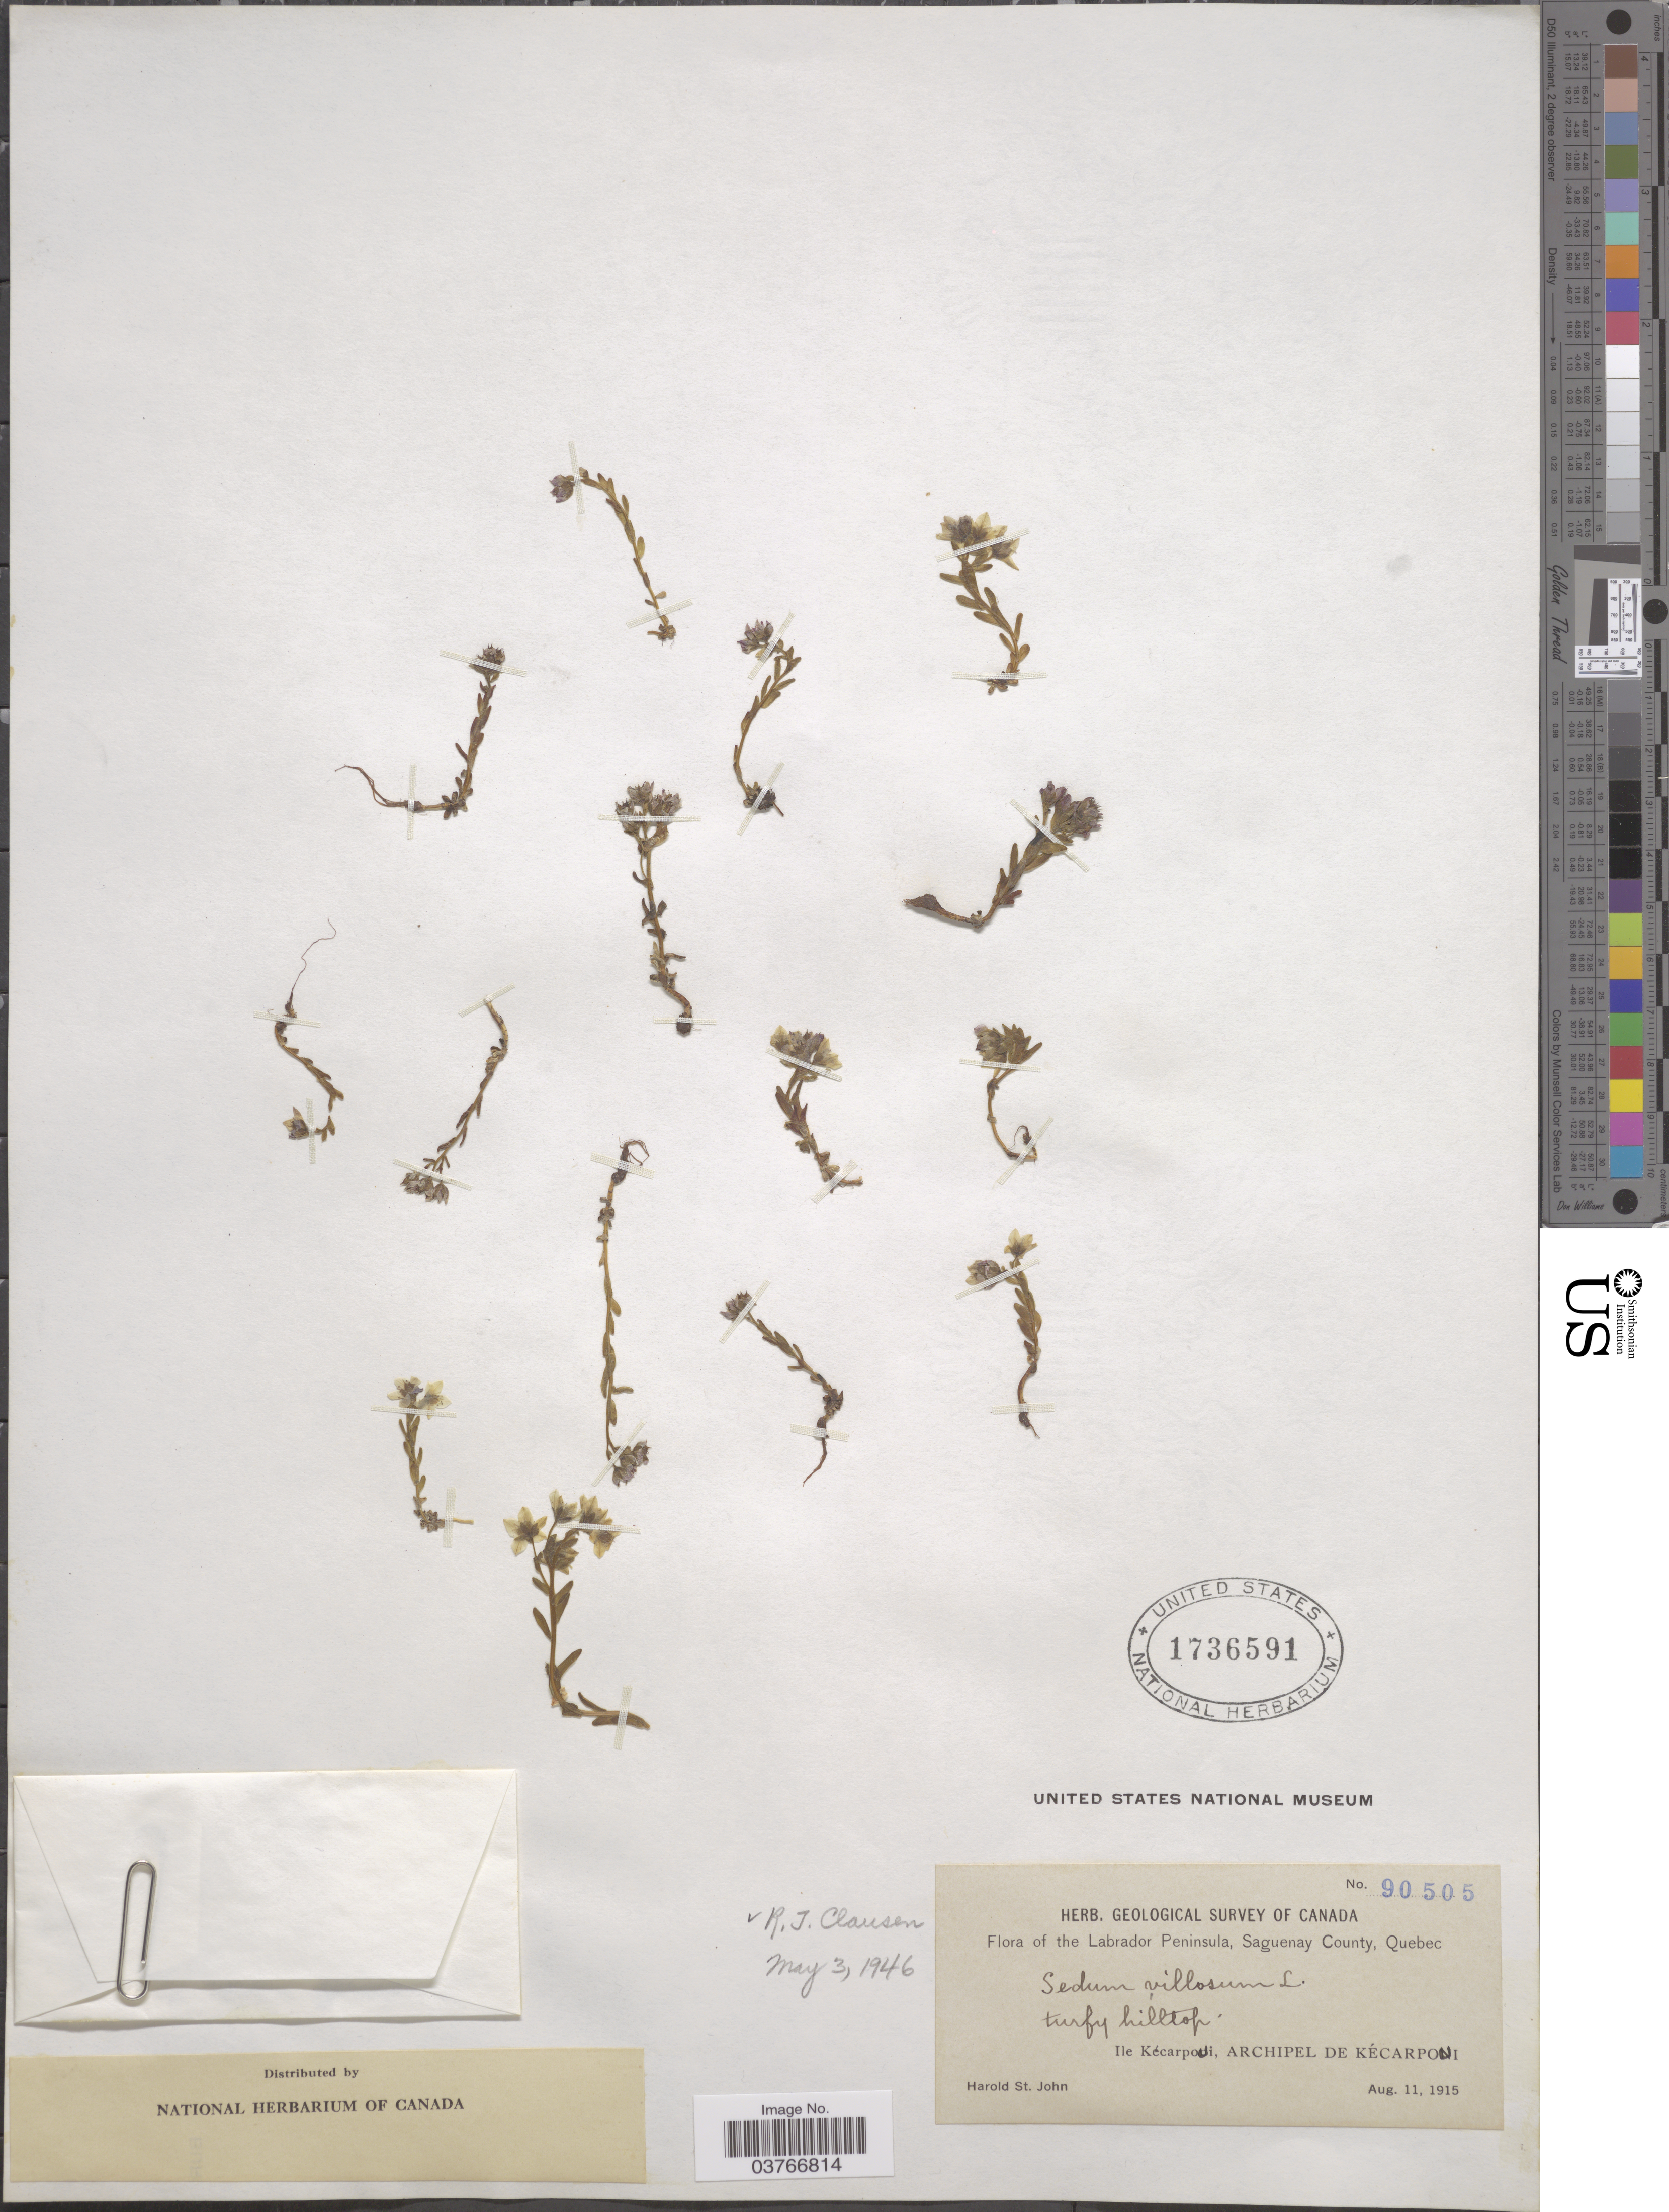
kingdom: Plantae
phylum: Tracheophyta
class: Magnoliopsida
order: Saxifragales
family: Crassulaceae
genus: Sedum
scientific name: Sedum torreyi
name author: G. Don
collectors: H. St. John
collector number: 90505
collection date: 1915-08-11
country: Canada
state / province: Quebec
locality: The Labrador Peninsula, Saguenay County. Ile Kécarpoui, Archipel de Kécarpoui.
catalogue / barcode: US 1736591